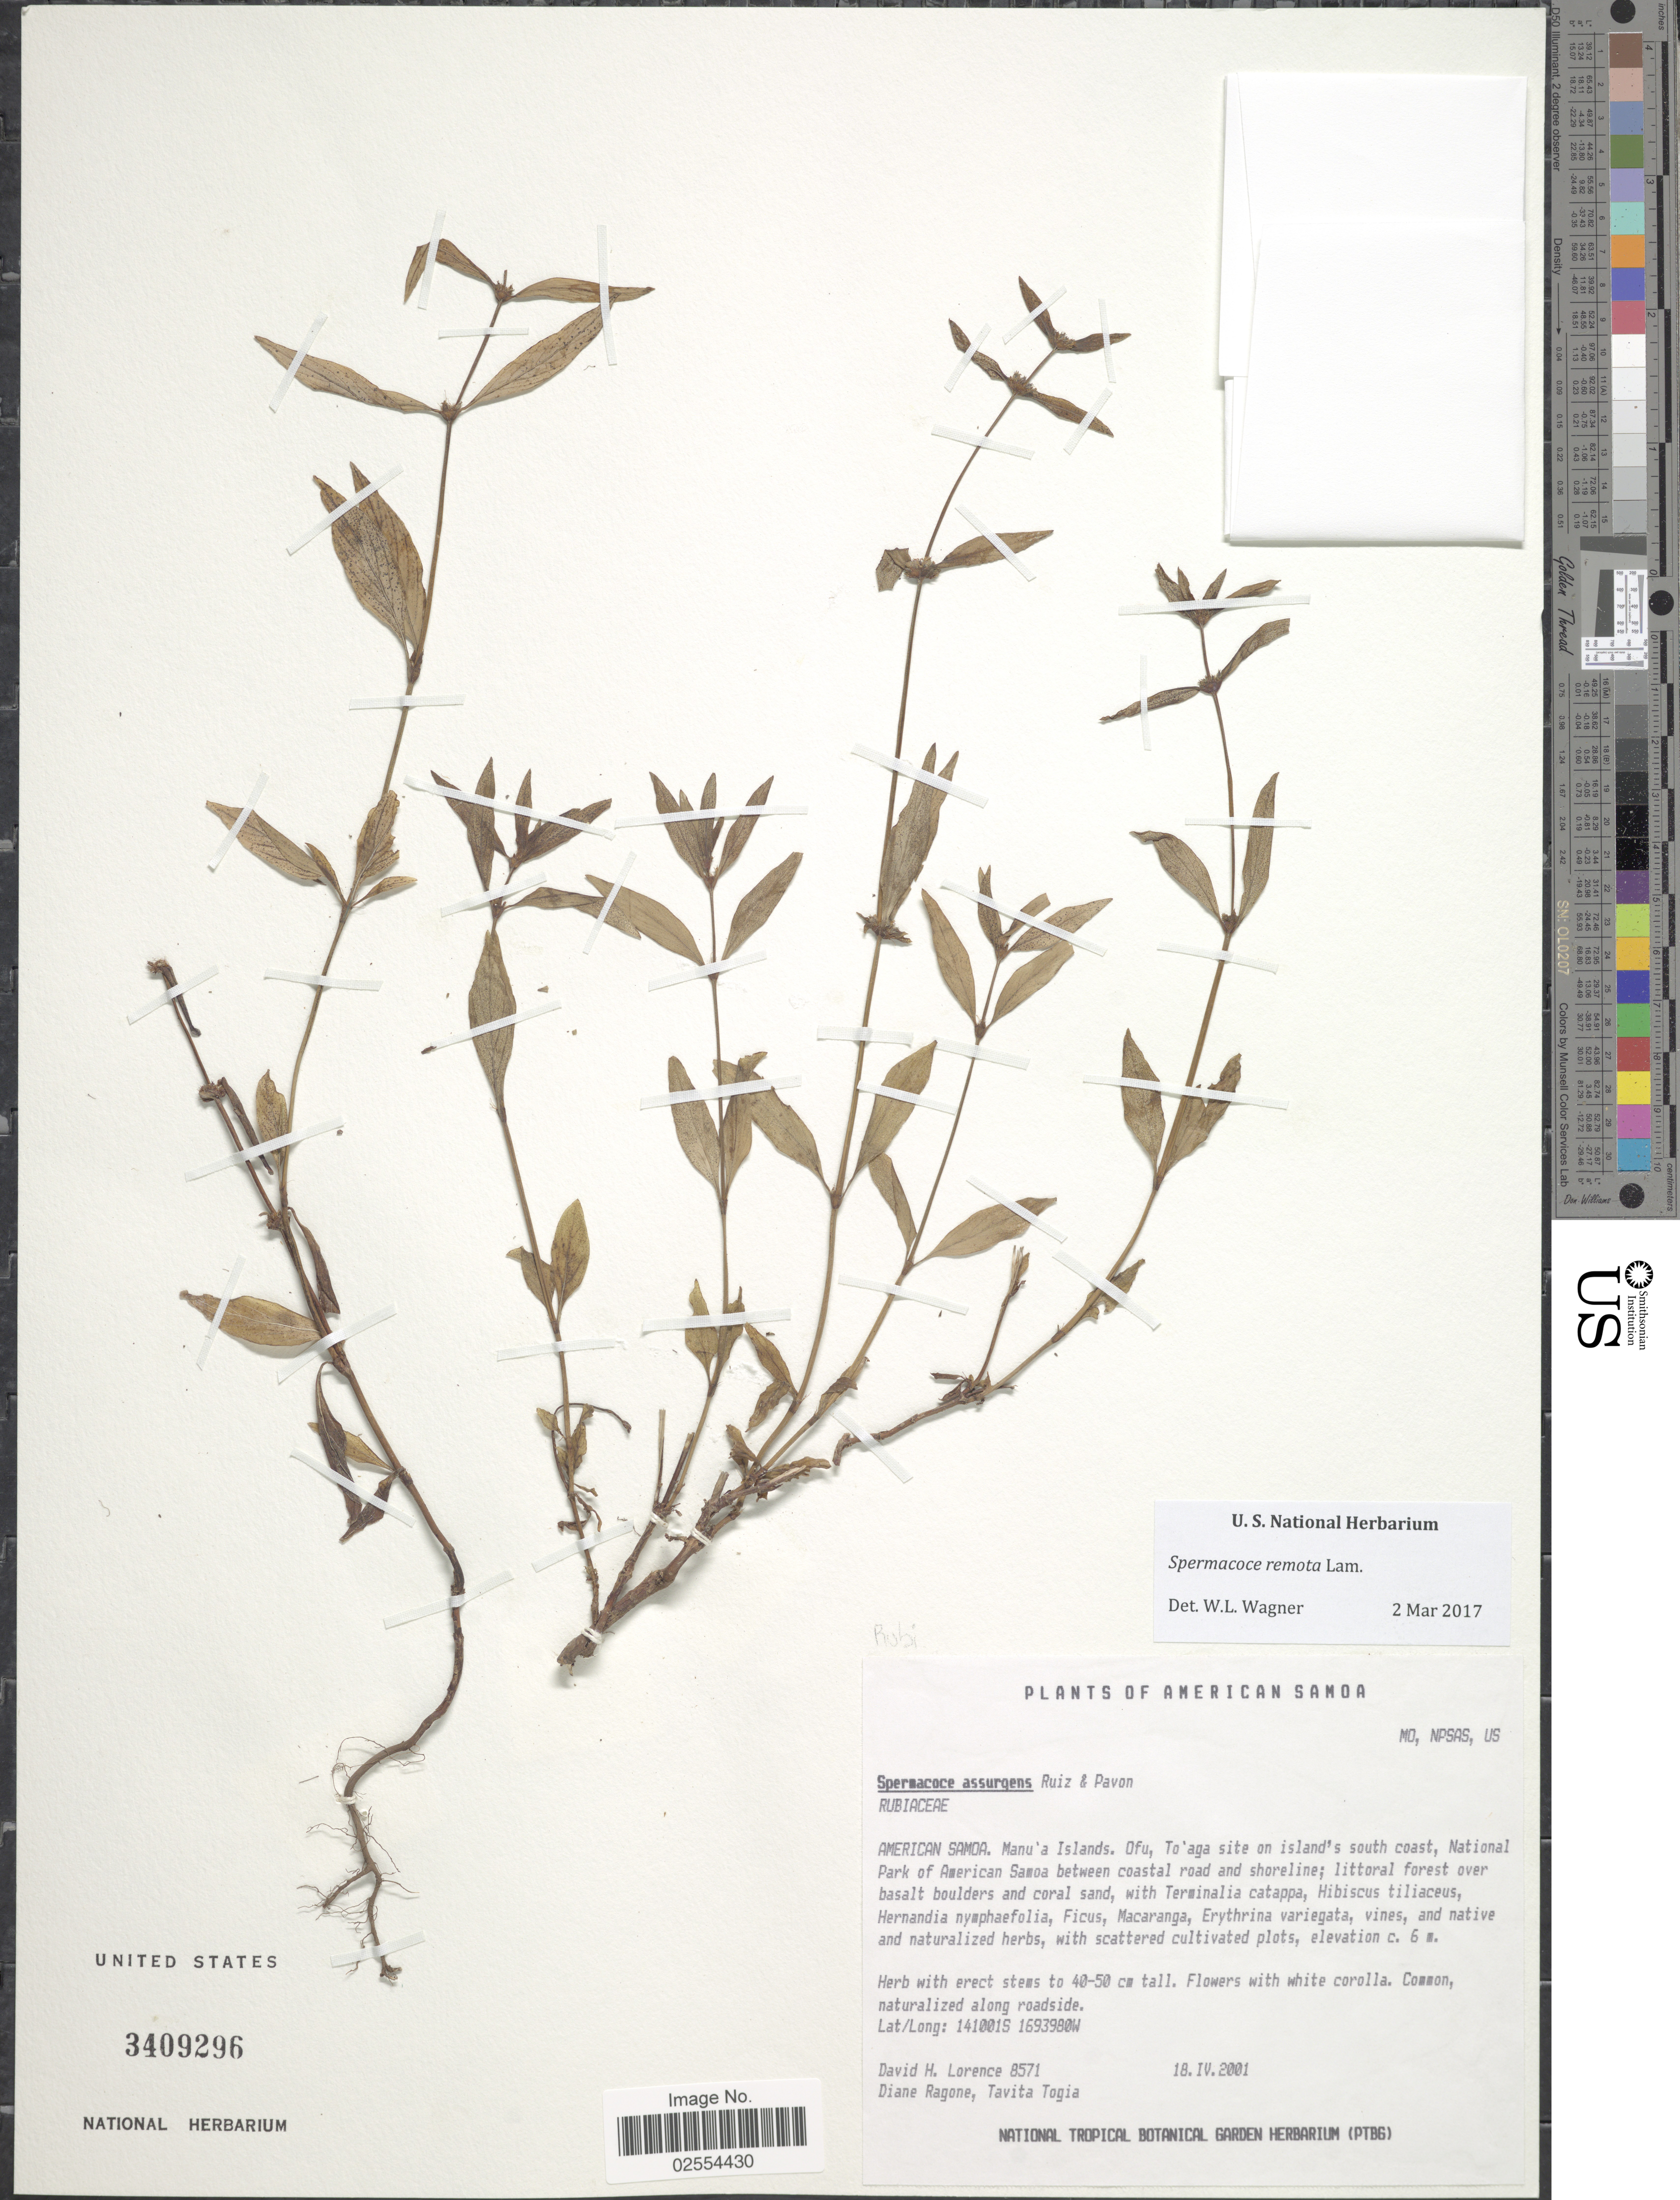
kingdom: Plantae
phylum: Tracheophyta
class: Magnoliopsida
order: Gentianales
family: Rubiaceae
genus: Spermacoce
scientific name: Spermacoce remota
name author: Lam.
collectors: D. Lorence, D. Ragone & T. Togia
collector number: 8571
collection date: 2001-04-18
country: American Samoa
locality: Manu'a Islands. ofu, To'aga site on island's south coast, National Park of American Samoa between coastal road and shoreline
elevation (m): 6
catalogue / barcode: US 3409296